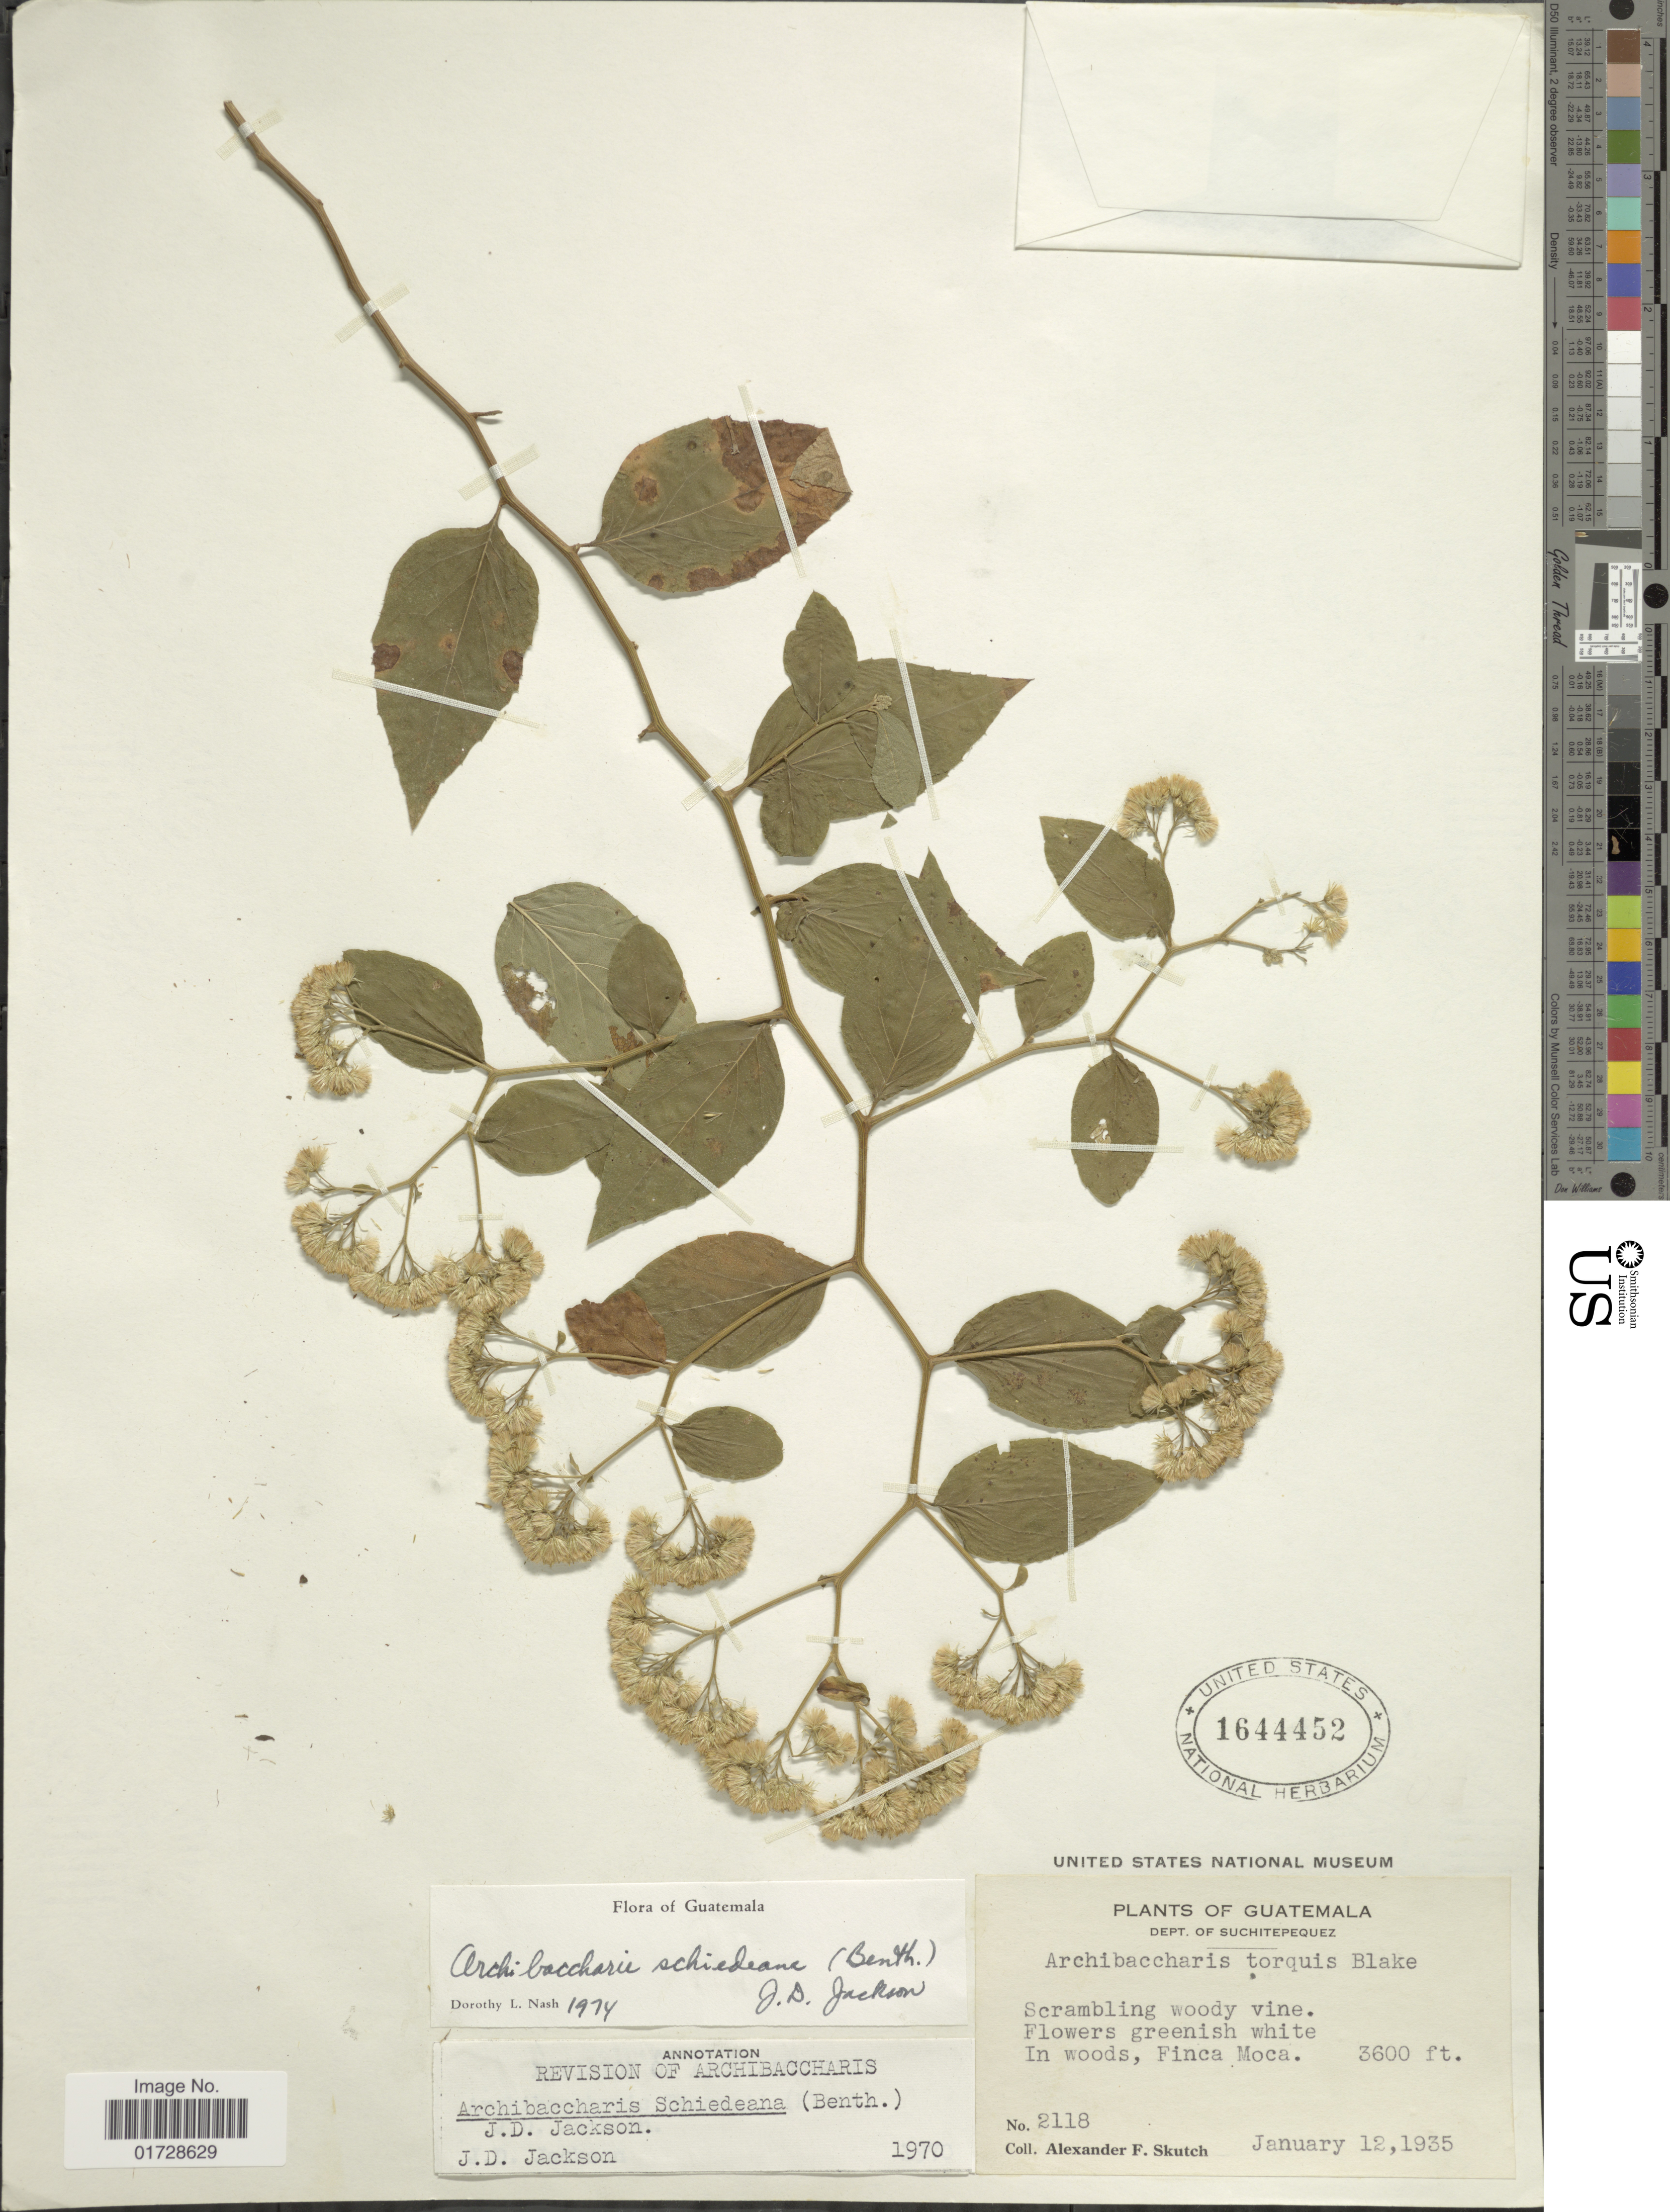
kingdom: Plantae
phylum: Tracheophyta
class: Magnoliopsida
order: Asterales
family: Asteraceae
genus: Archibaccharis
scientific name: Archibaccharis schiedeana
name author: (Benth.) J.D. Jacks.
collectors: A. F. Skutch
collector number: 2118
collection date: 1935-01-12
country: Guatemala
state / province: Suchitepéquez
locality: Finca Moca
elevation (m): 1097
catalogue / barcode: US 1644452